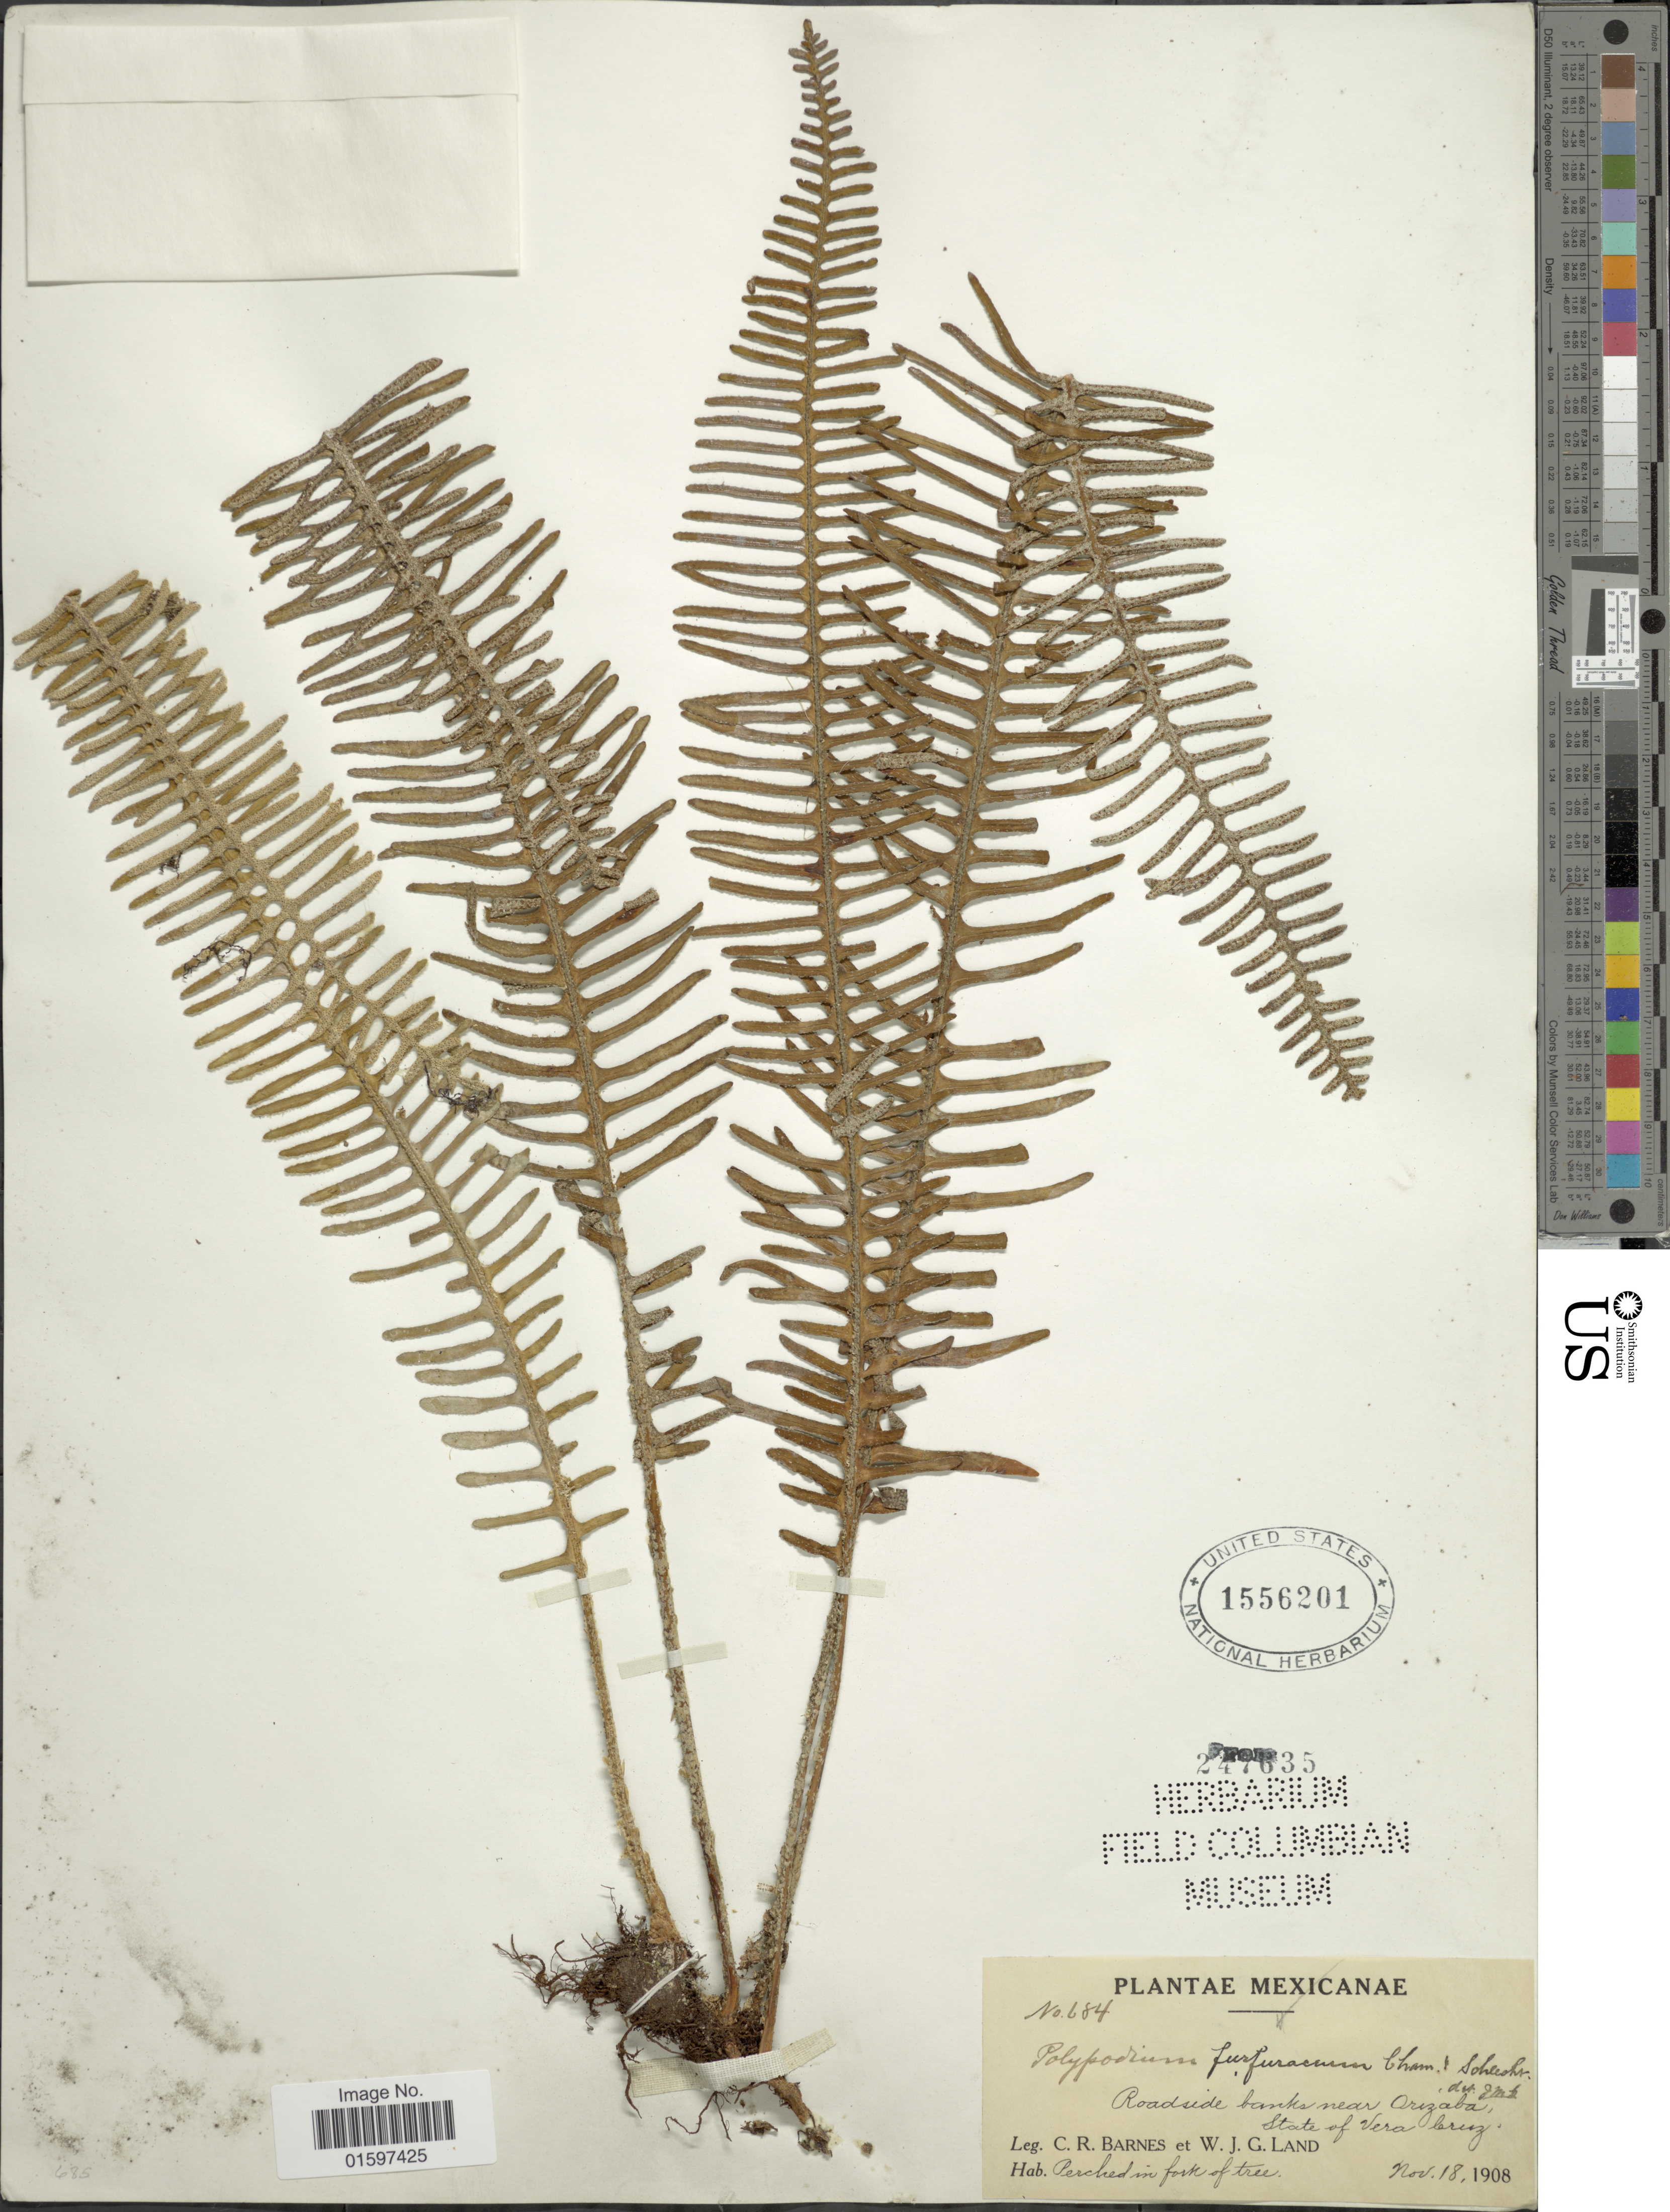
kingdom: Plantae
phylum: Tracheophyta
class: Polypodiopsida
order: Polypodiales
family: Polypodiaceae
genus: Pleopeltis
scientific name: Pleopeltis furfuracea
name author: (Schltdl. & Cham.) A.R. Sm. & Tejero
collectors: C. R. Barnes & W. J. G. Land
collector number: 684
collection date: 1908-11-18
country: Mexico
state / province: Veracruz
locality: Roadside banks near Orizaba, State of Vera Cruz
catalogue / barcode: US 1556201